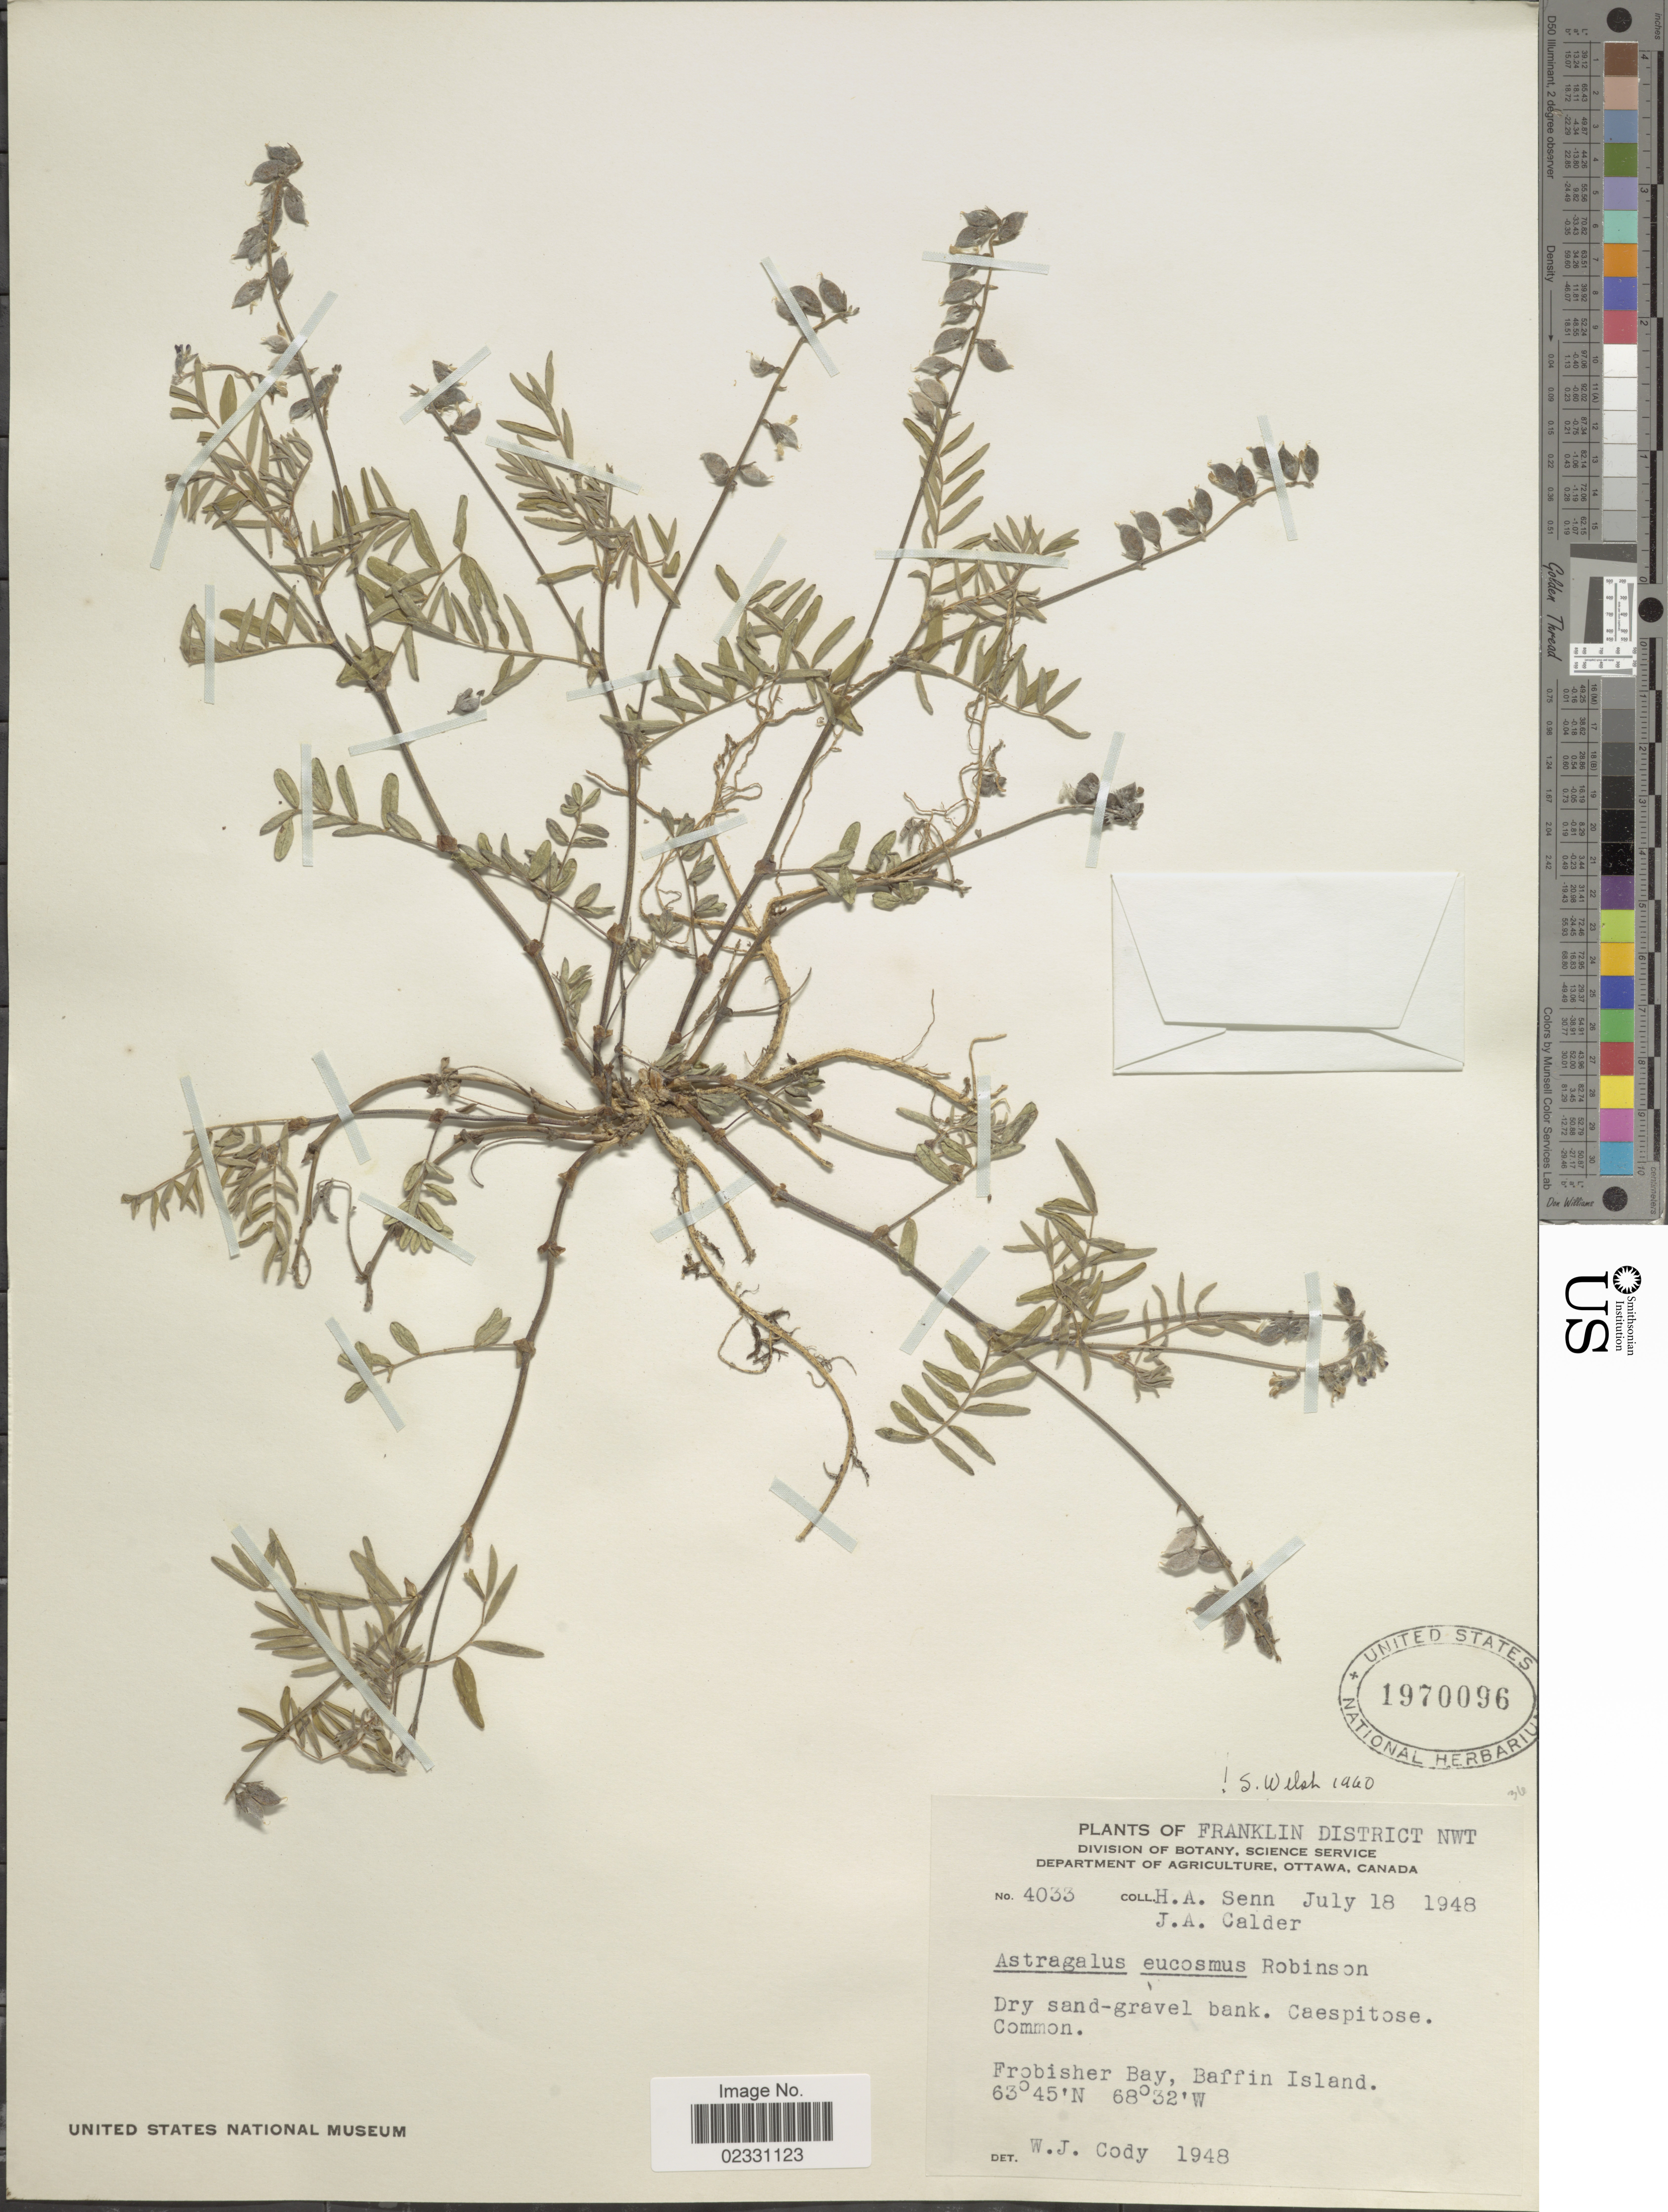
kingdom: Plantae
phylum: Tracheophyta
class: Magnoliopsida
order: Fabales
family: Fabaceae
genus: Astragalus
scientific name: Astragalus eucosmus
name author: B.L. Rob.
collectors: H. Senn & J. A. Calder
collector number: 4033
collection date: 1948-07-18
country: Canada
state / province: Northwest Territories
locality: Franklin District. Frobisher Bay, Baffin Island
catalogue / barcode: US 1970096